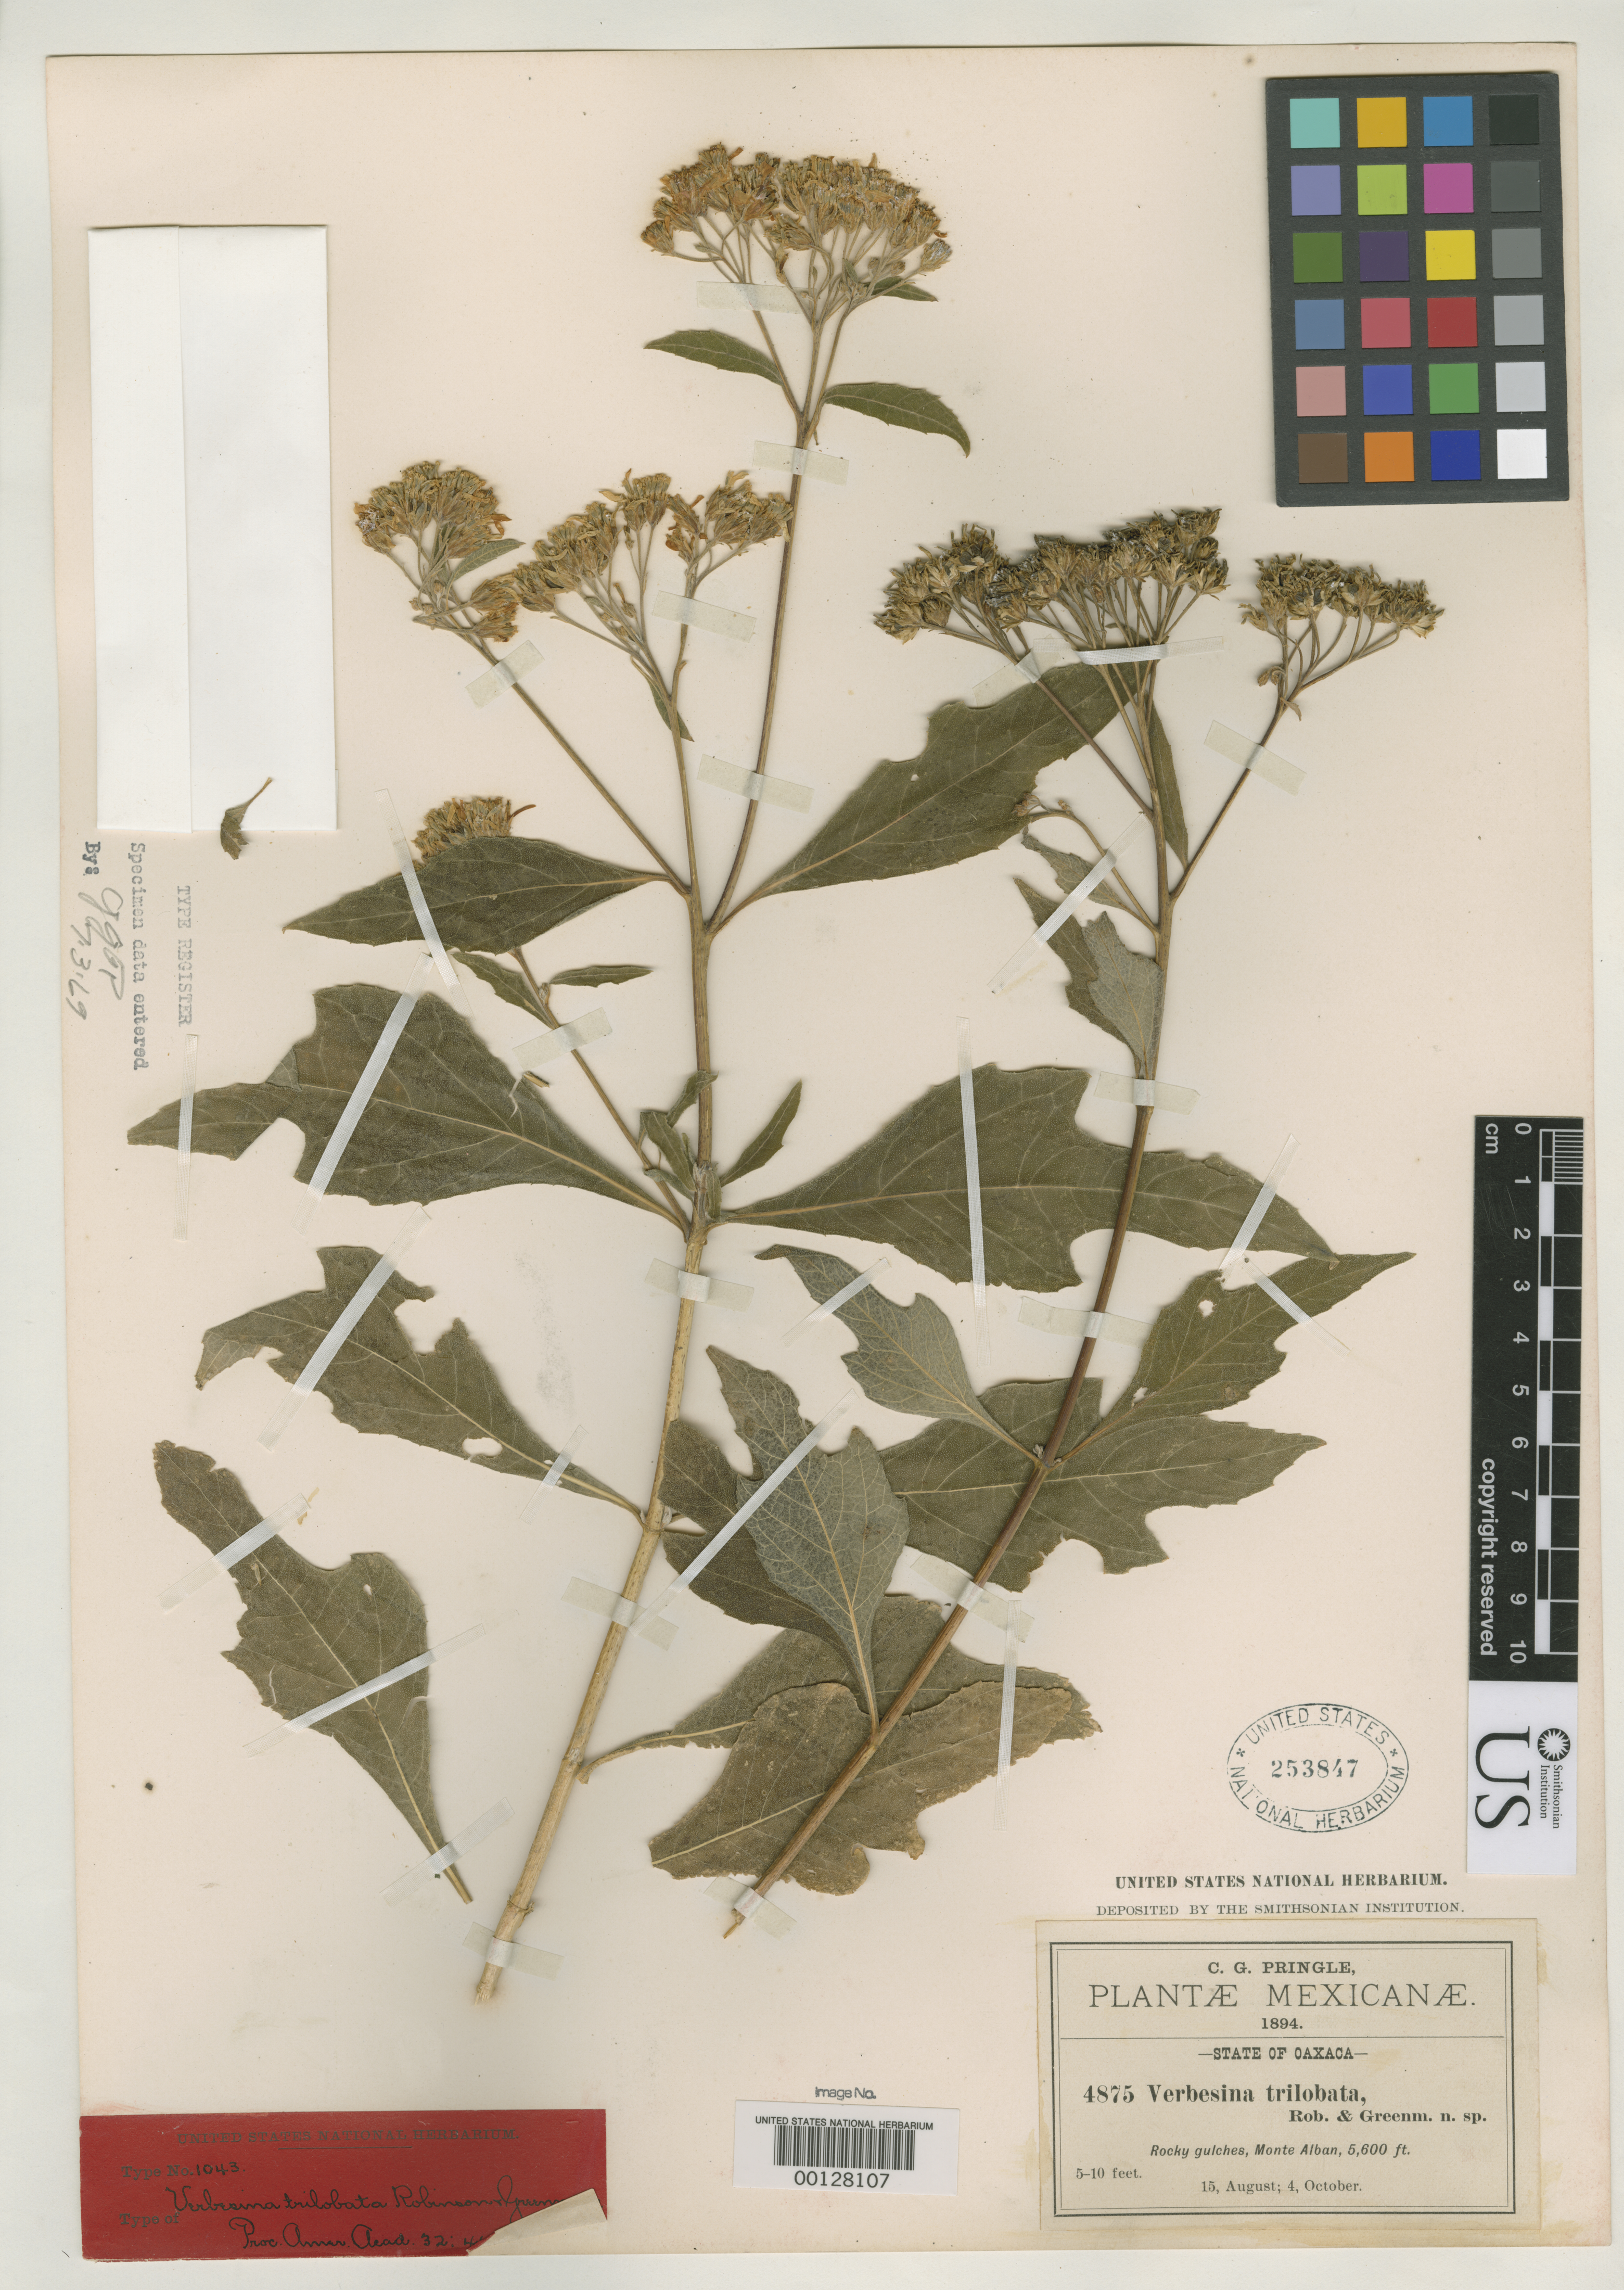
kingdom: Plantae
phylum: Tracheophyta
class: Magnoliopsida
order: Asterales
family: Asteraceae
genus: Verbesina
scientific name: Verbesina trilobata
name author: B.L. Rob. & Greenm.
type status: Isotype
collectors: C. G. Pringle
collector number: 4875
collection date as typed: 15 Aug 1894 and 04 Oct 1894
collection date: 1894-08-15,1894-10-04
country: Mexico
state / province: Oaxaca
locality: Monte Alban.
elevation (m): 1707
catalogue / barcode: US 253847